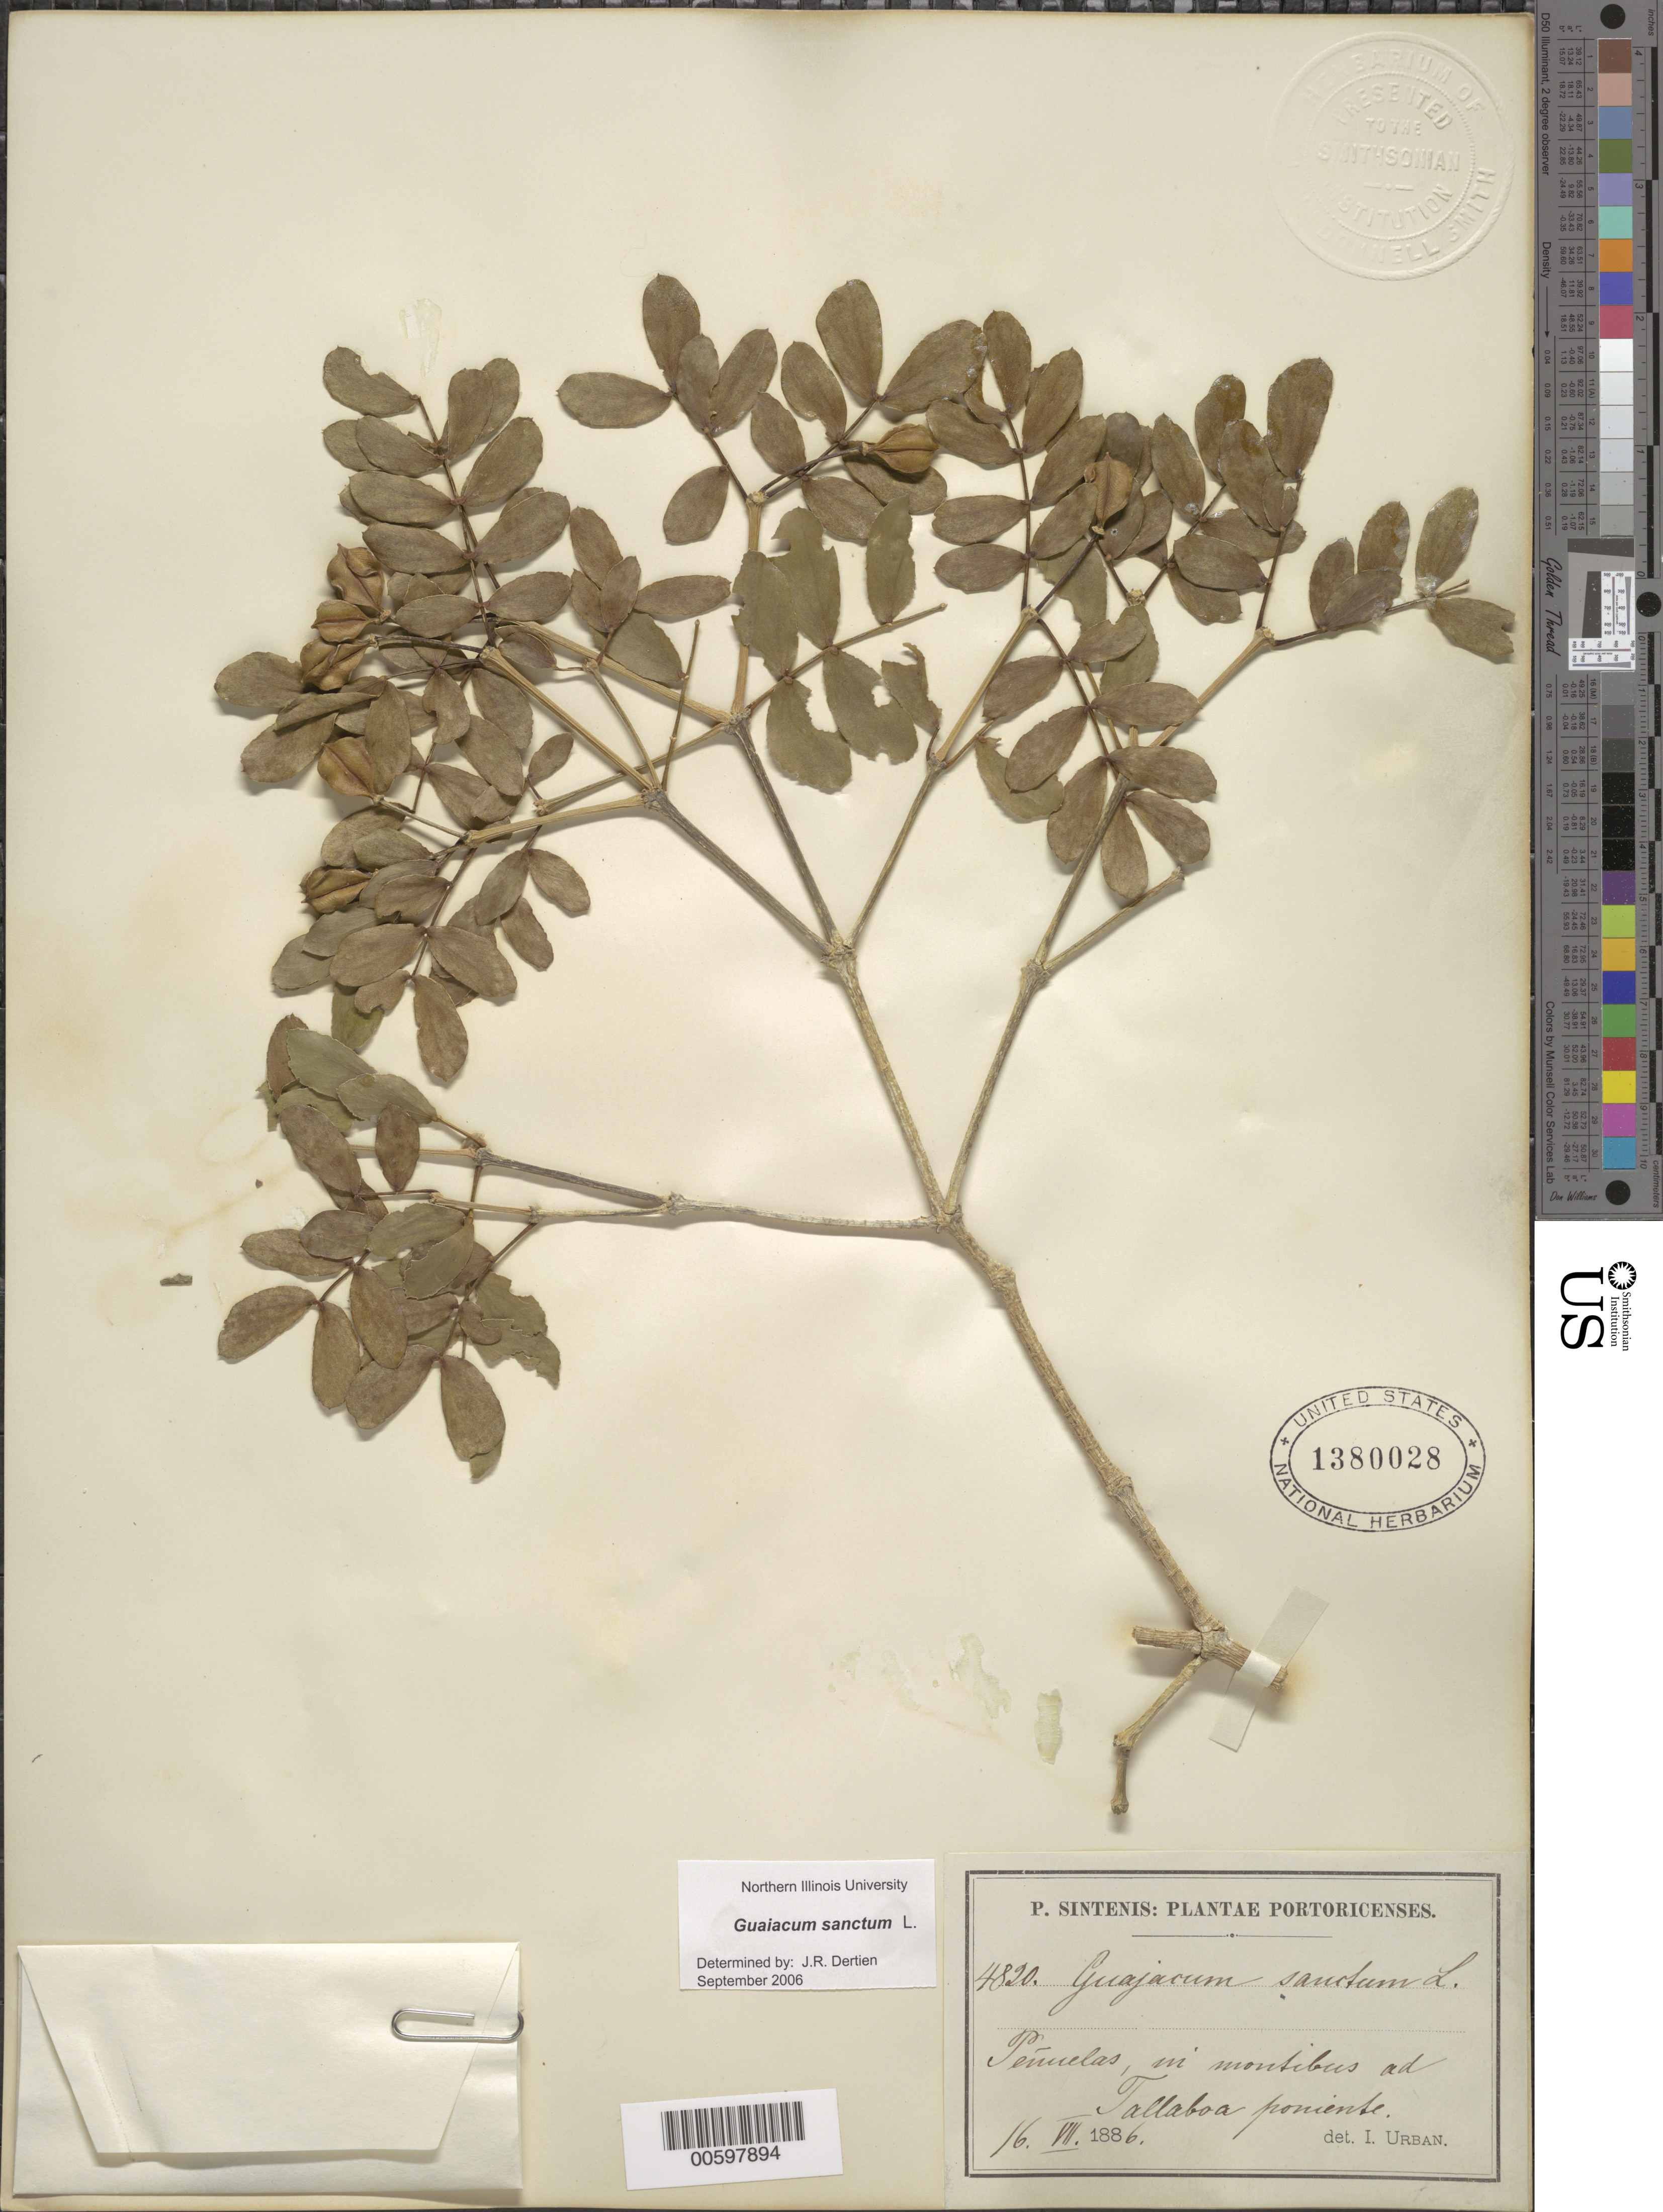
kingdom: Plantae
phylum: Tracheophyta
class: Magnoliopsida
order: Zygophyllales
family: Zygophyllaceae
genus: Guaiacum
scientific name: Guaiacum sanctum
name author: L.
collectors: P. Sintenis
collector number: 4820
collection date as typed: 16 Jul 1886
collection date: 1886-07-16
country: Puerto Rico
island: Greater Antilles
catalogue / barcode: US 1380028